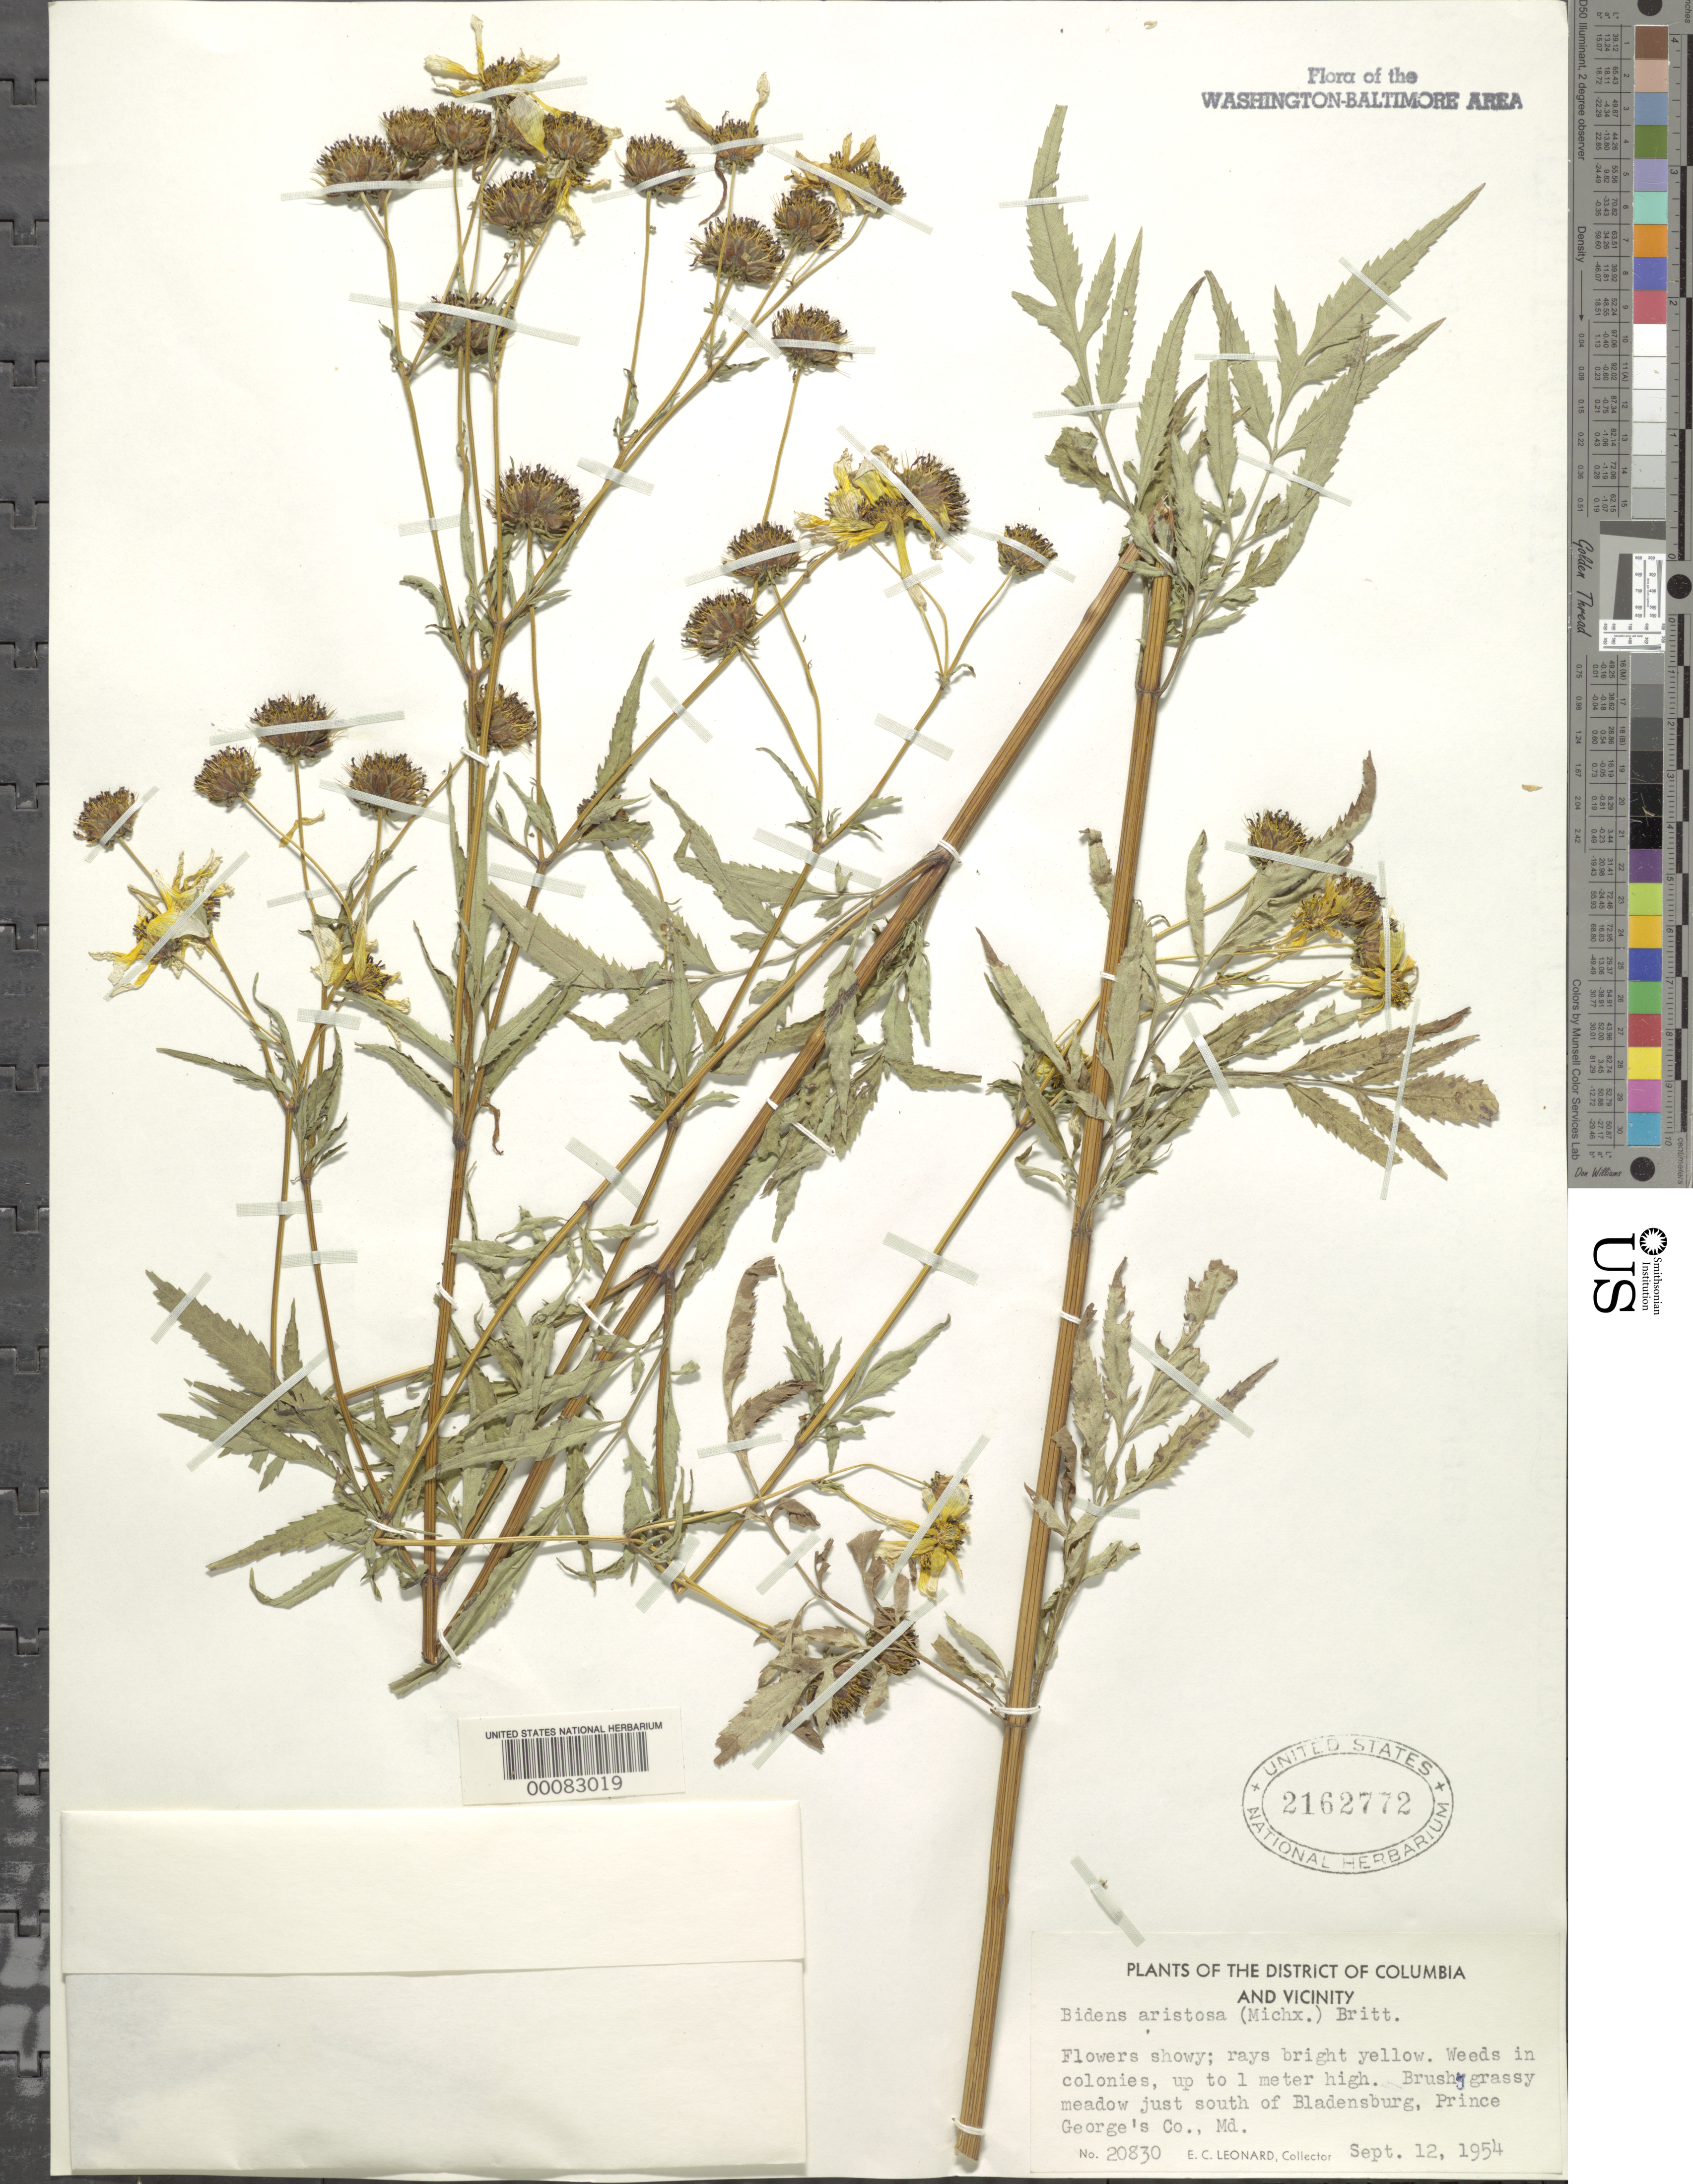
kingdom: Plantae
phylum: Tracheophyta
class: Magnoliopsida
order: Asterales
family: Asteraceae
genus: Bidens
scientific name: Bidens aristosa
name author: (Michx.) Britton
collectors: E. C. Leonard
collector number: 20830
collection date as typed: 12 Sep 1954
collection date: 1954-09-12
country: United States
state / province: Maryland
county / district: Prince George's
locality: South of Bladensburg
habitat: Brushy grassy meadow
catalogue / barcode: US 2162772